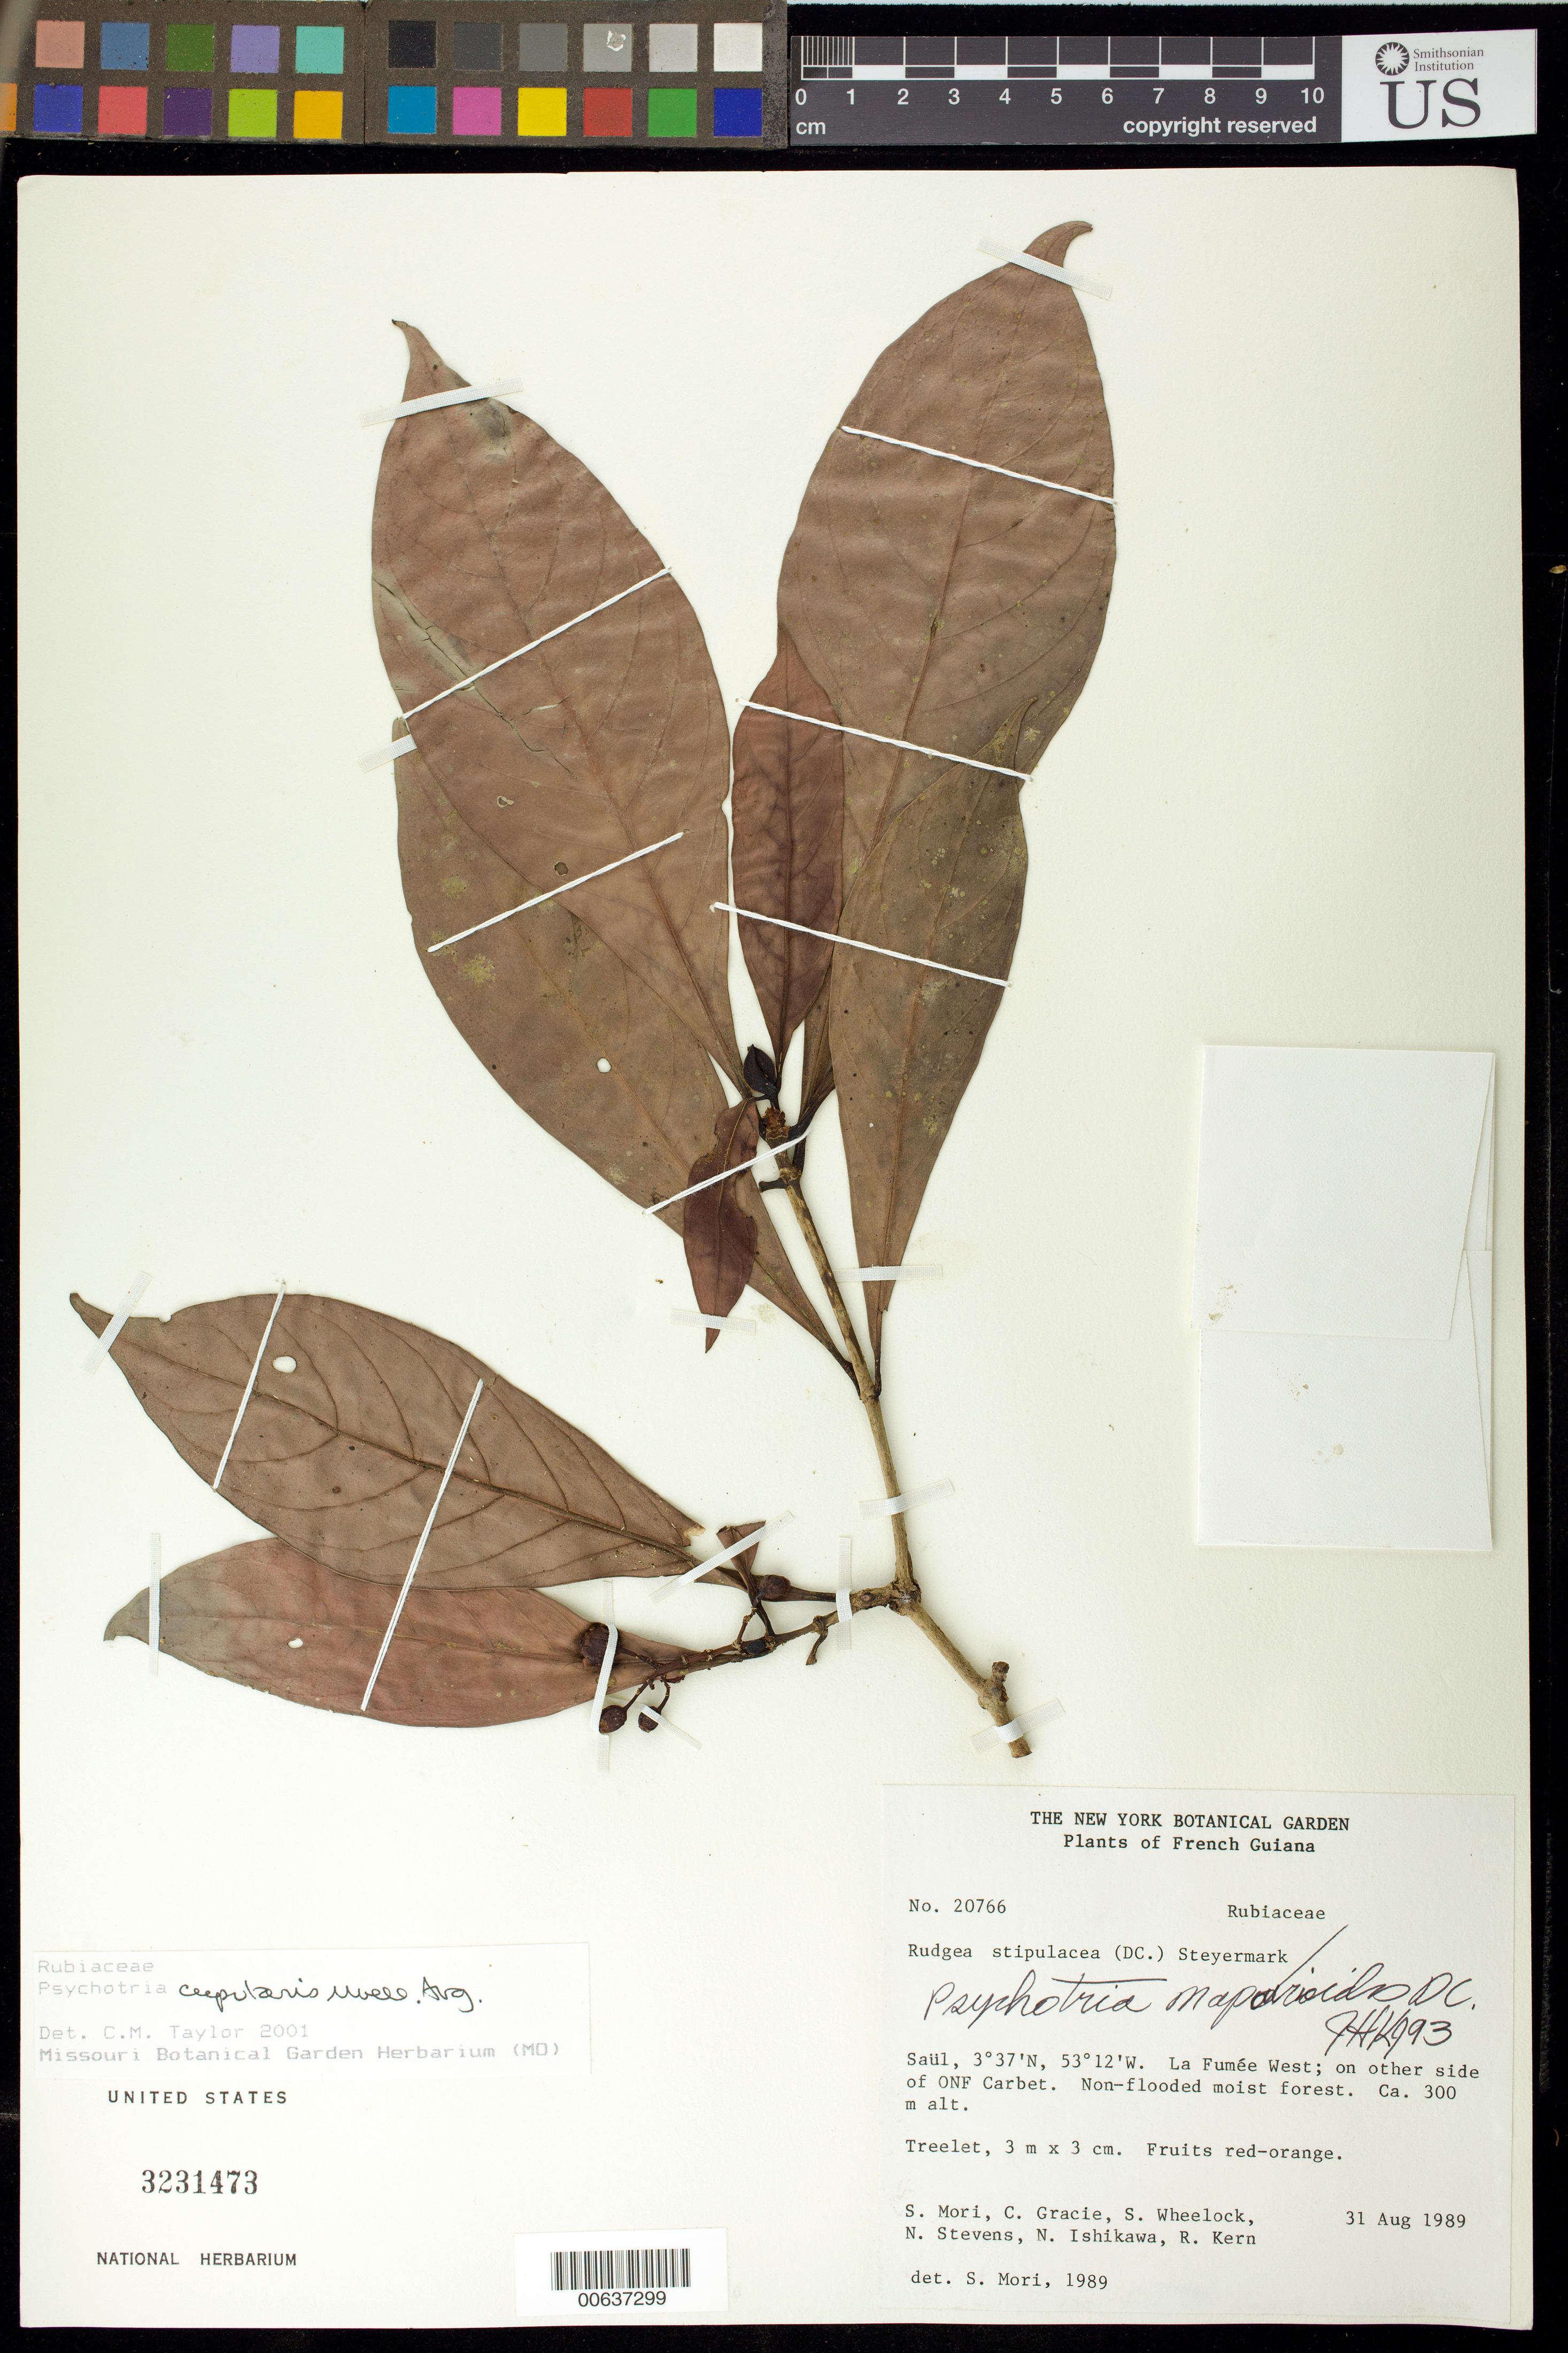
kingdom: Plantae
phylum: Tracheophyta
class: Magnoliopsida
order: Gentianales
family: Rubiaceae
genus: Psychotria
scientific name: Psychotria cupularis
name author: (Müll. Arg.) Standl.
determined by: Taylor, Charlotte M.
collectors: S. Mori, J. Gebhards, N. Stevens & N. Ishikawa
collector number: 20766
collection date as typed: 31-Aug-89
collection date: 1989-08-31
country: French Guiana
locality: Saül, La Fumée West, other side of ONF Carbet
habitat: Non-flooded moist forest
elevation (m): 300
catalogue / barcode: US 3231473